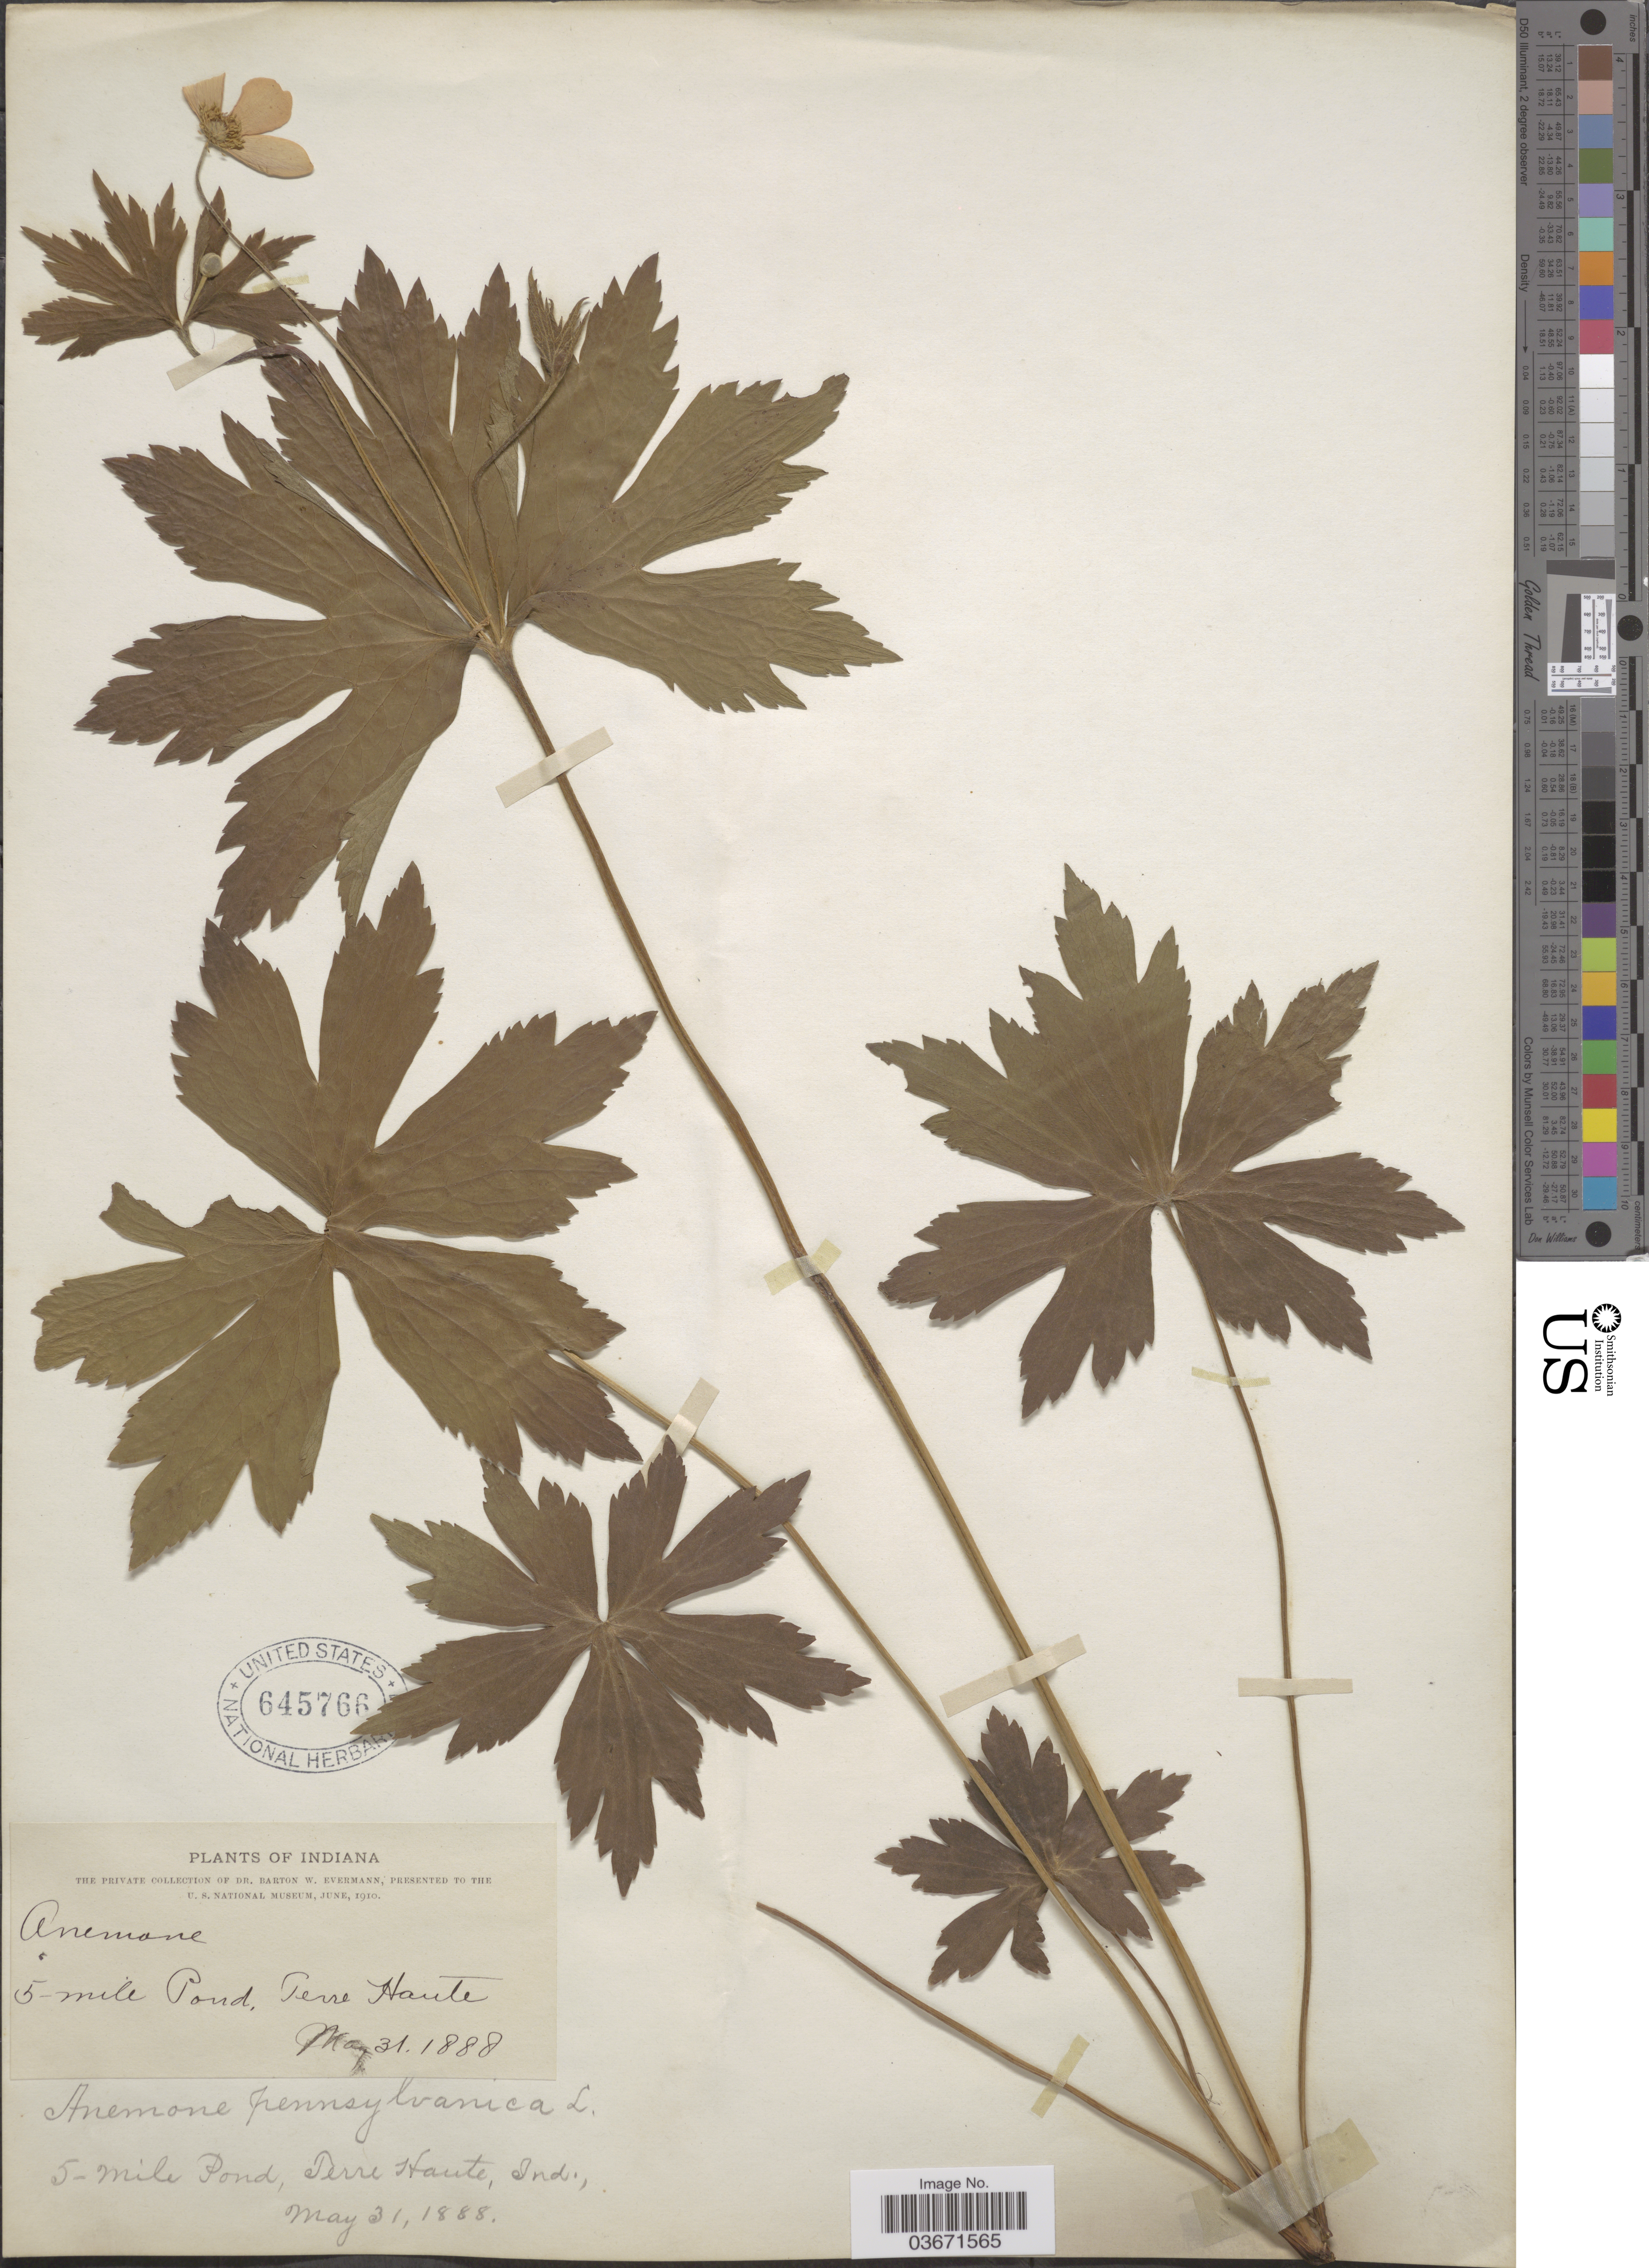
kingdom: Plantae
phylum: Tracheophyta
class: Magnoliopsida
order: Ranunculales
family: Ranunculaceae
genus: Anemone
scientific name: Anemone canadensis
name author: L.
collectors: B. W. Evermann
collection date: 1888-05-31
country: United States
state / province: Indiana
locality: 5-mile Pond, Terre Haute.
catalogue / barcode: US 645766